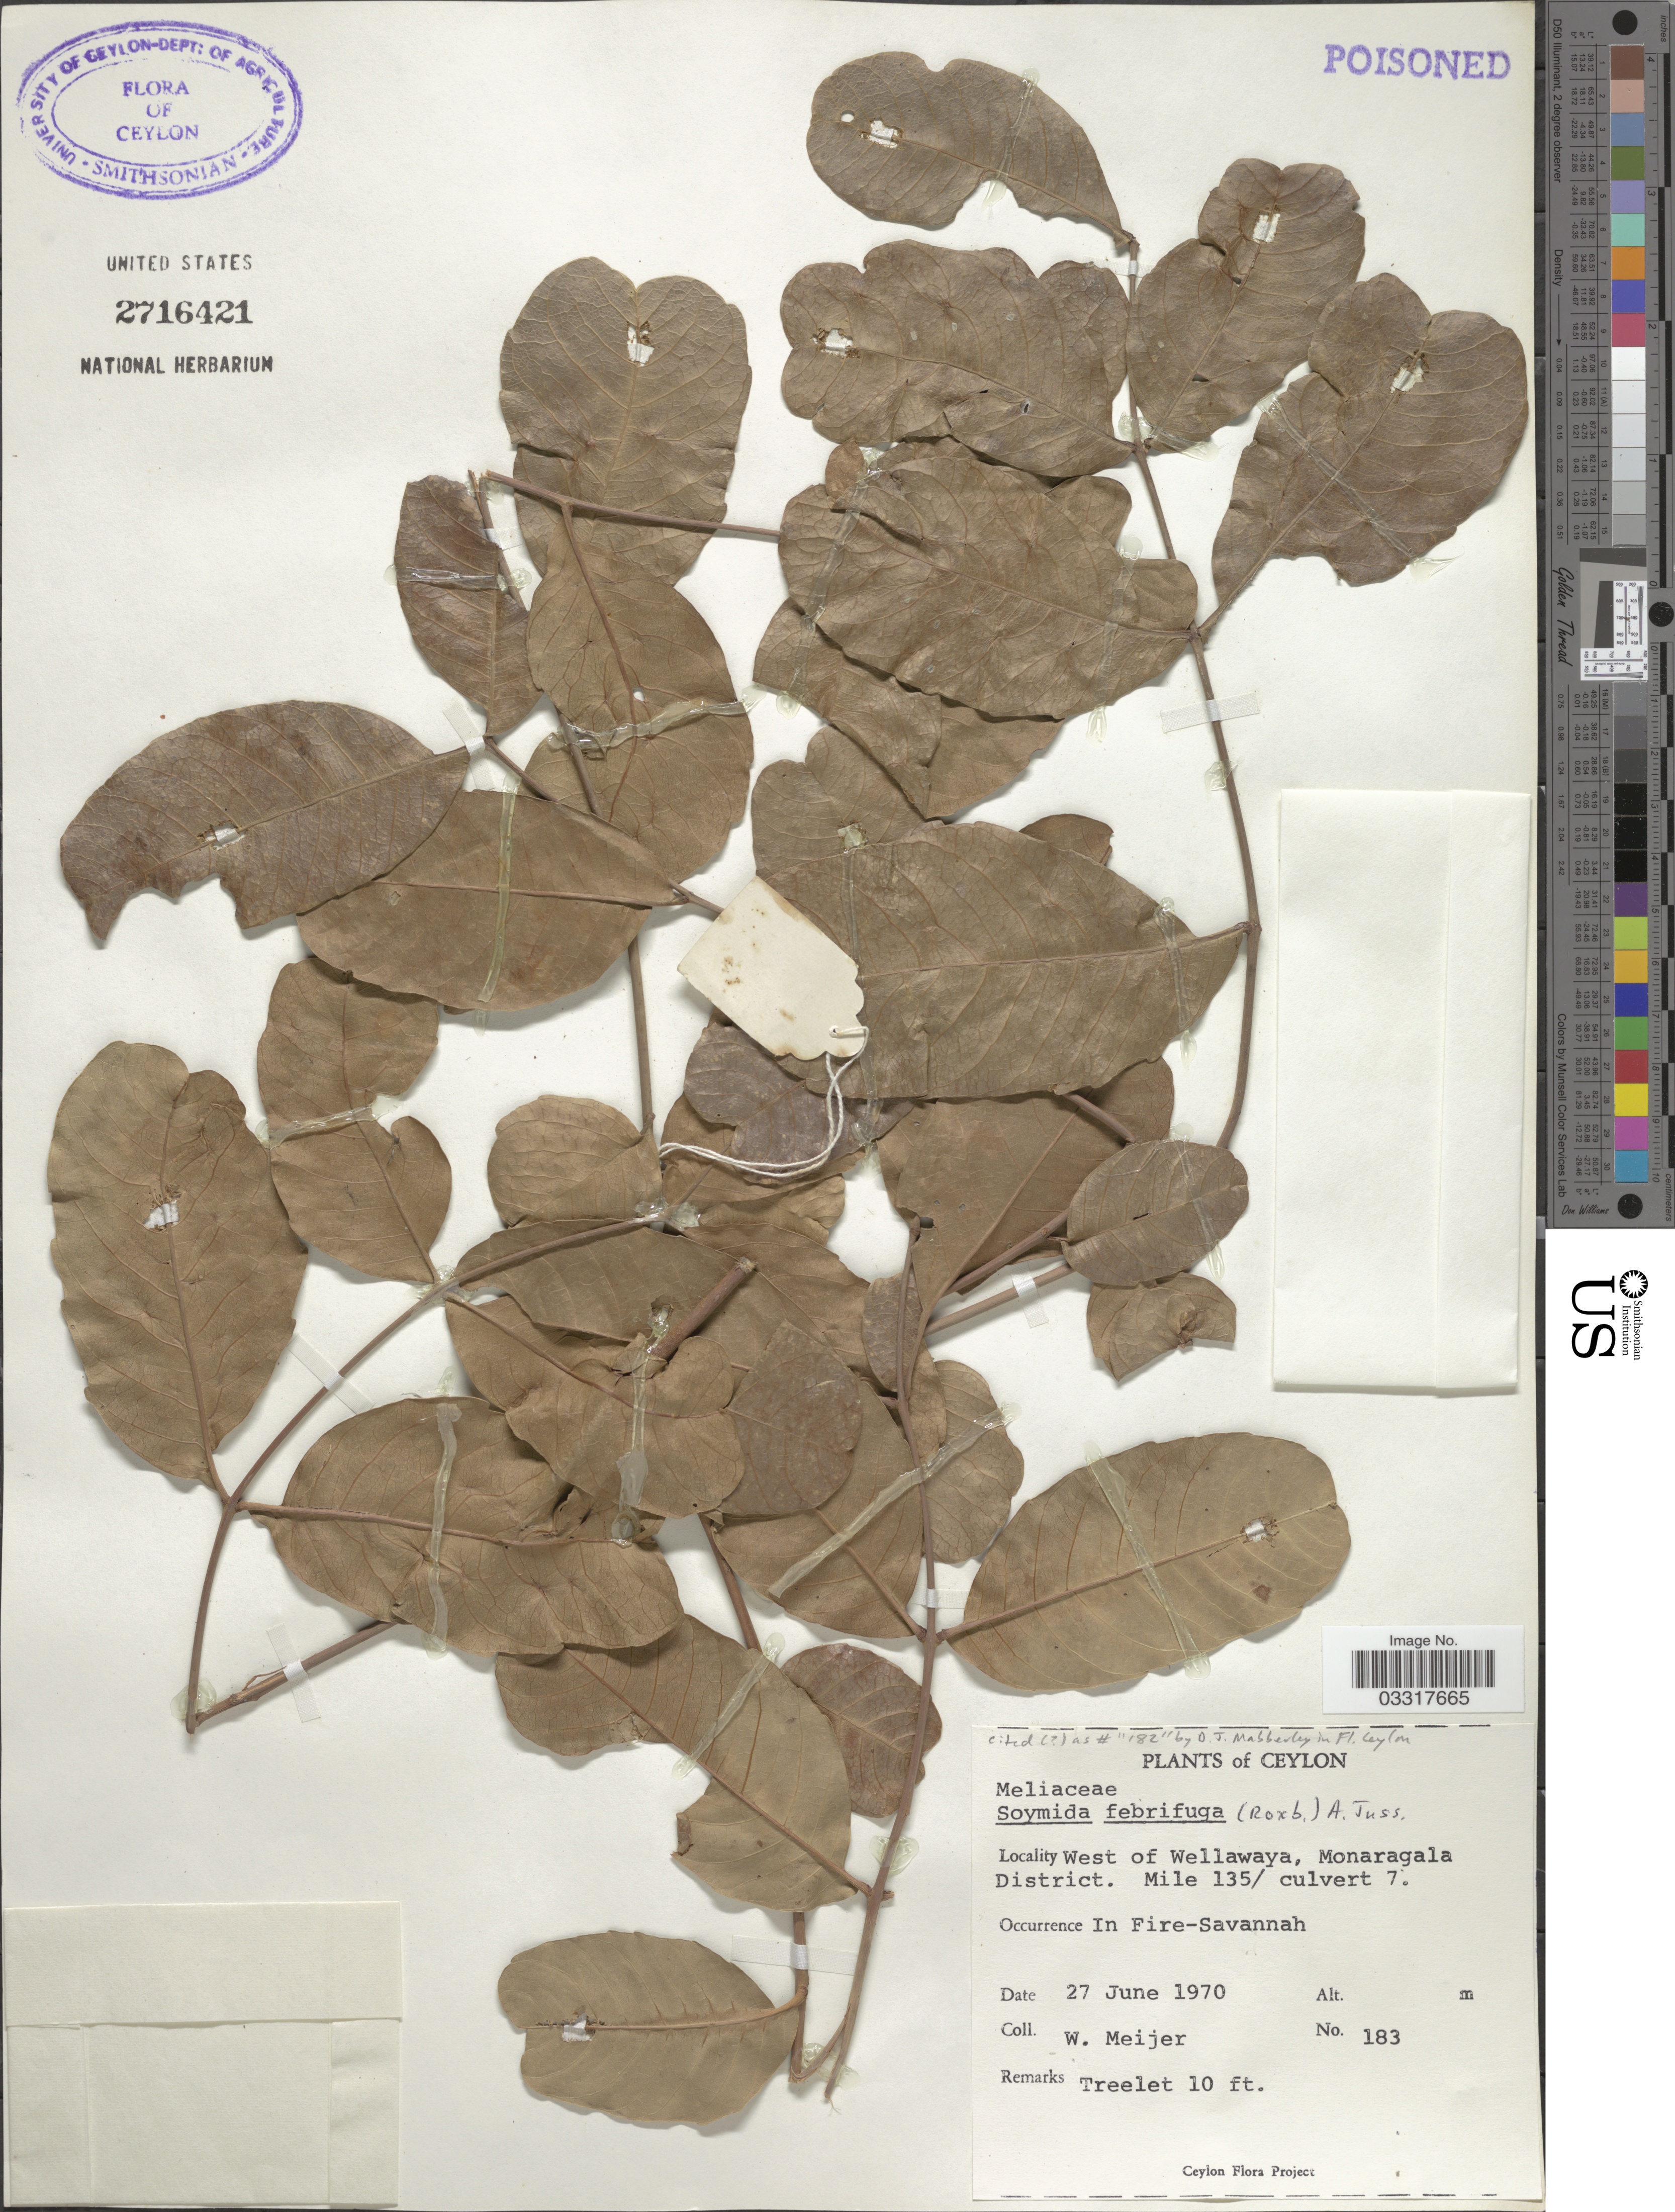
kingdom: Plantae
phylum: Tracheophyta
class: Magnoliopsida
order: Sapindales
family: Meliaceae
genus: Soymida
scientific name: Soymida febrifuga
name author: (Roxb.) A. Juss.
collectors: W. Meijer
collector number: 183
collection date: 1970-06-27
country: Sri Lanka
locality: Ceylon, West of Wellawaya, Monaragala District. Mile 135/Culvert 7.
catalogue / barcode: US 2716421